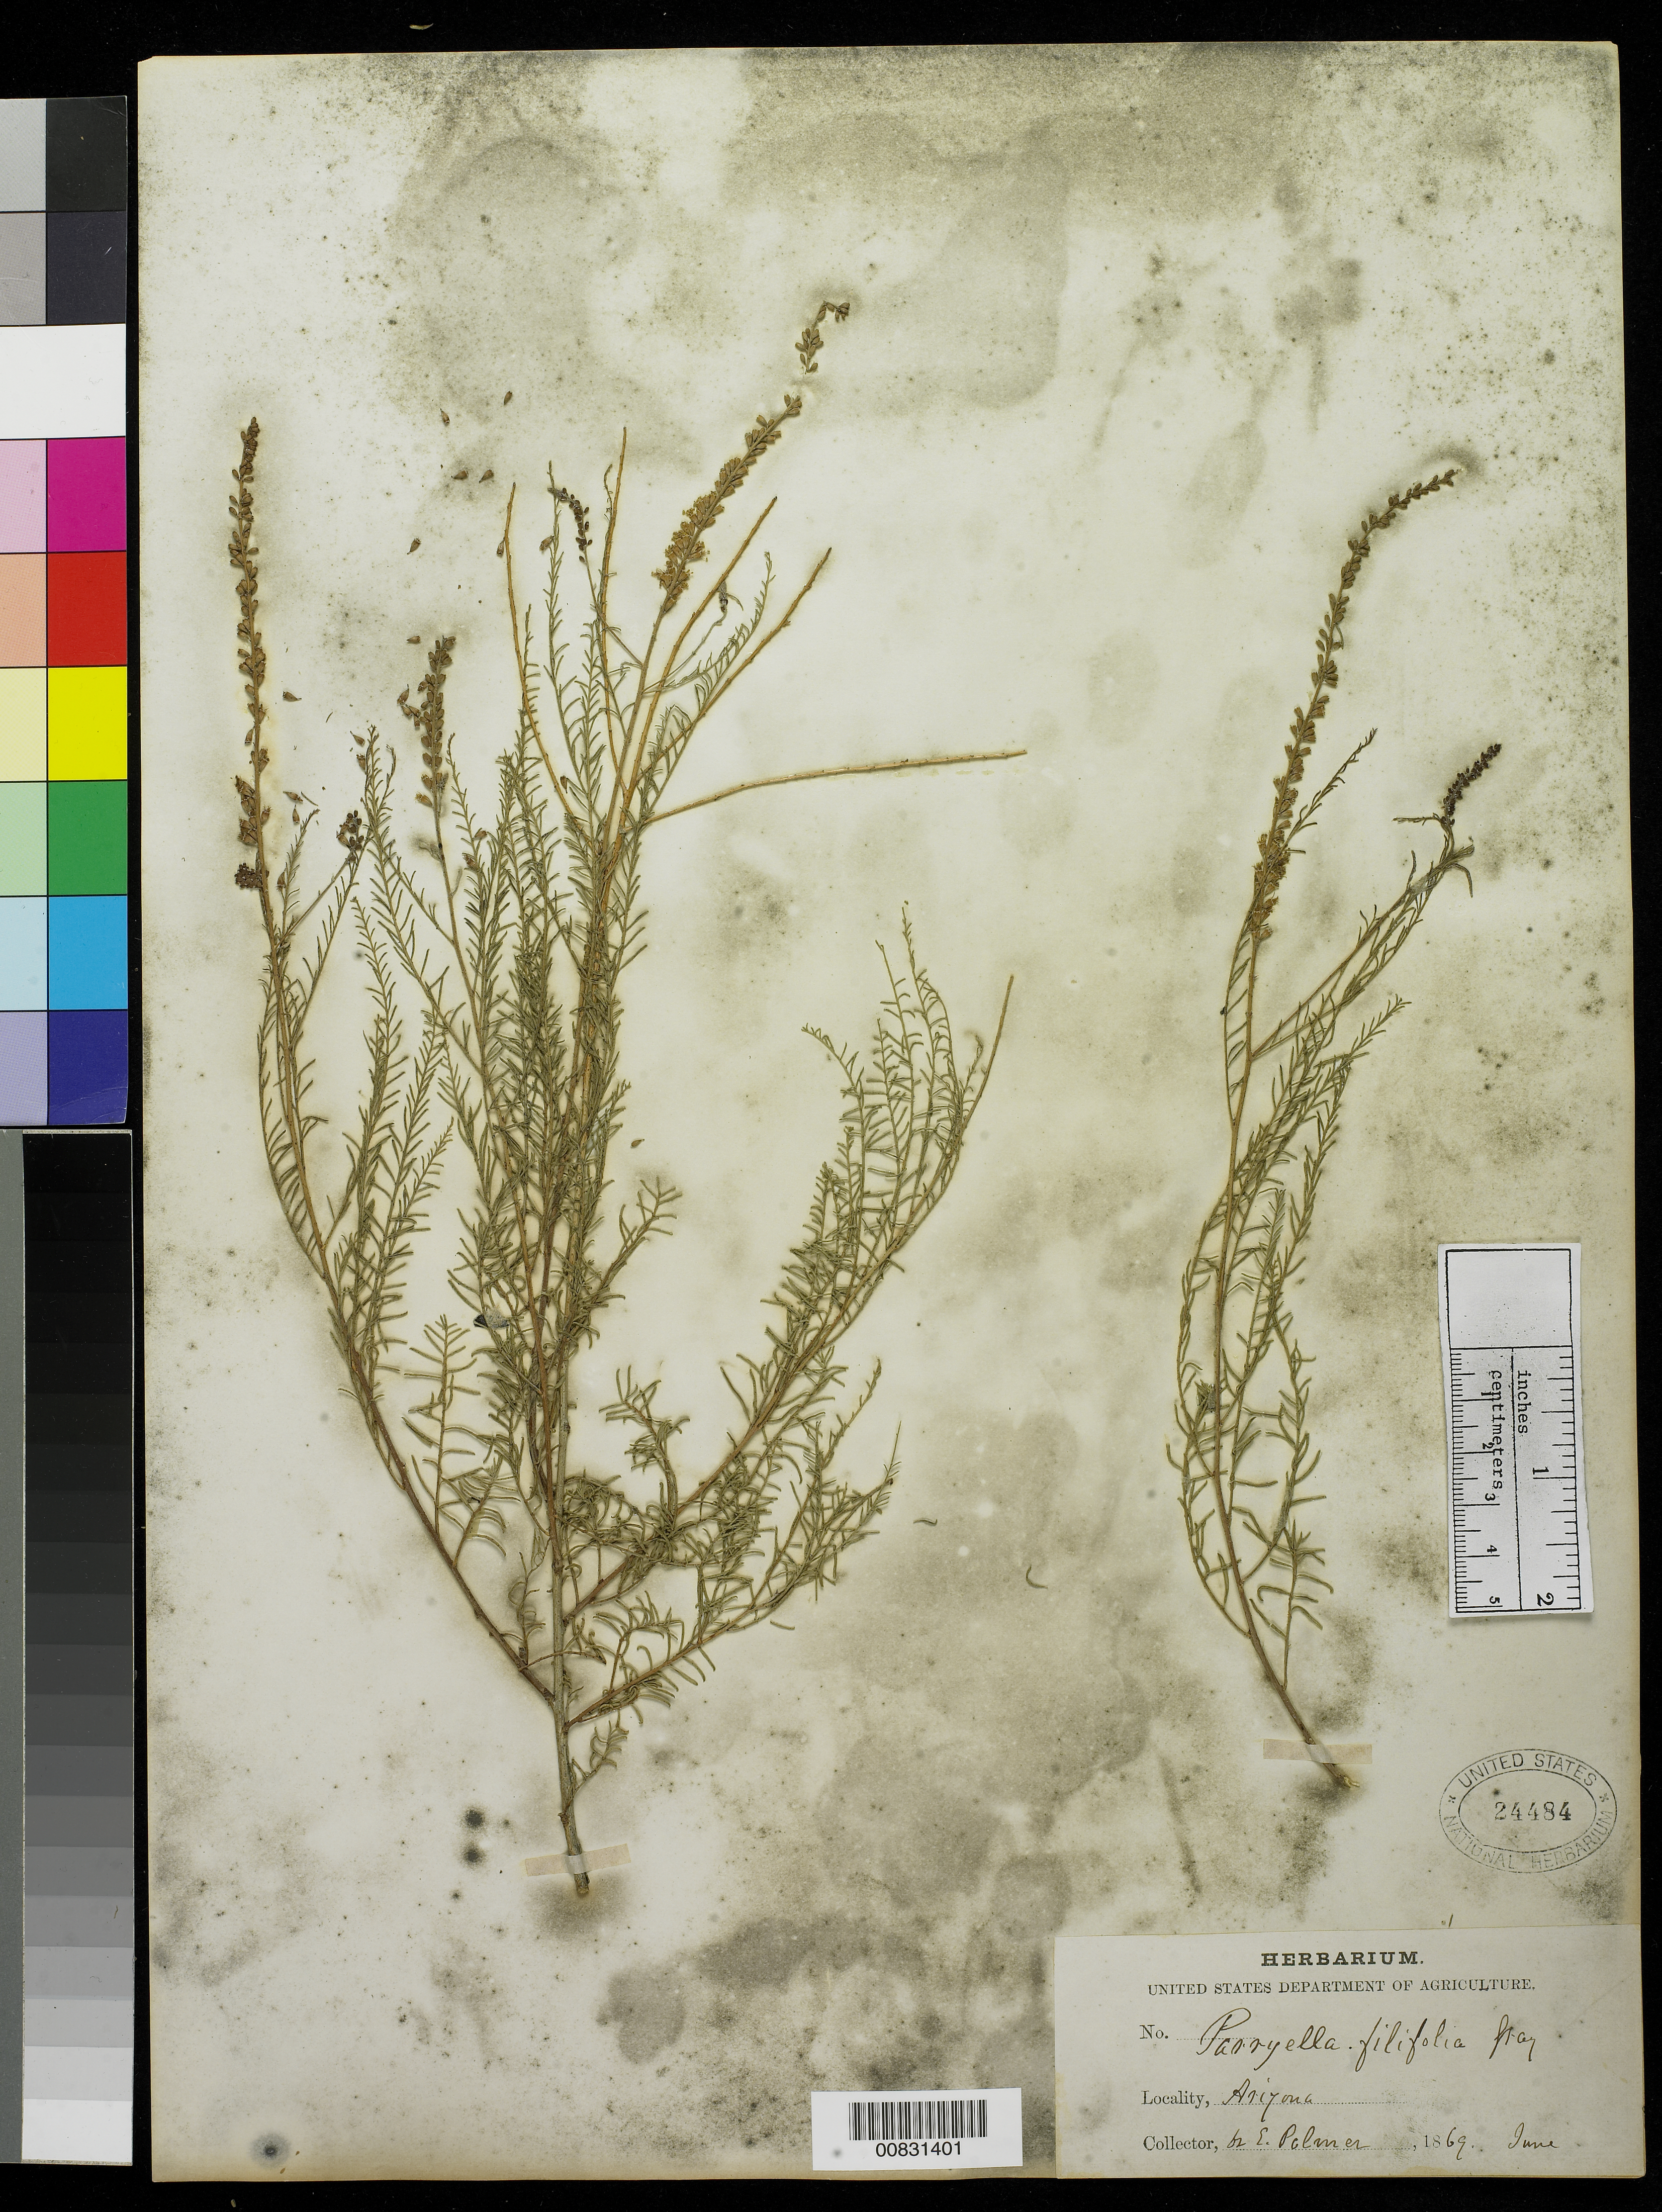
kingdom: Plantae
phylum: Tracheophyta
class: Magnoliopsida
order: Fabales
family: Fabaceae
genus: Parryella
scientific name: Parryella filifolia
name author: Torr. & A. Gray ex A. Gray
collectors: E. Palmer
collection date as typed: Jun 1869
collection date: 1869-06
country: United States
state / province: Arizona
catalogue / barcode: US 24484